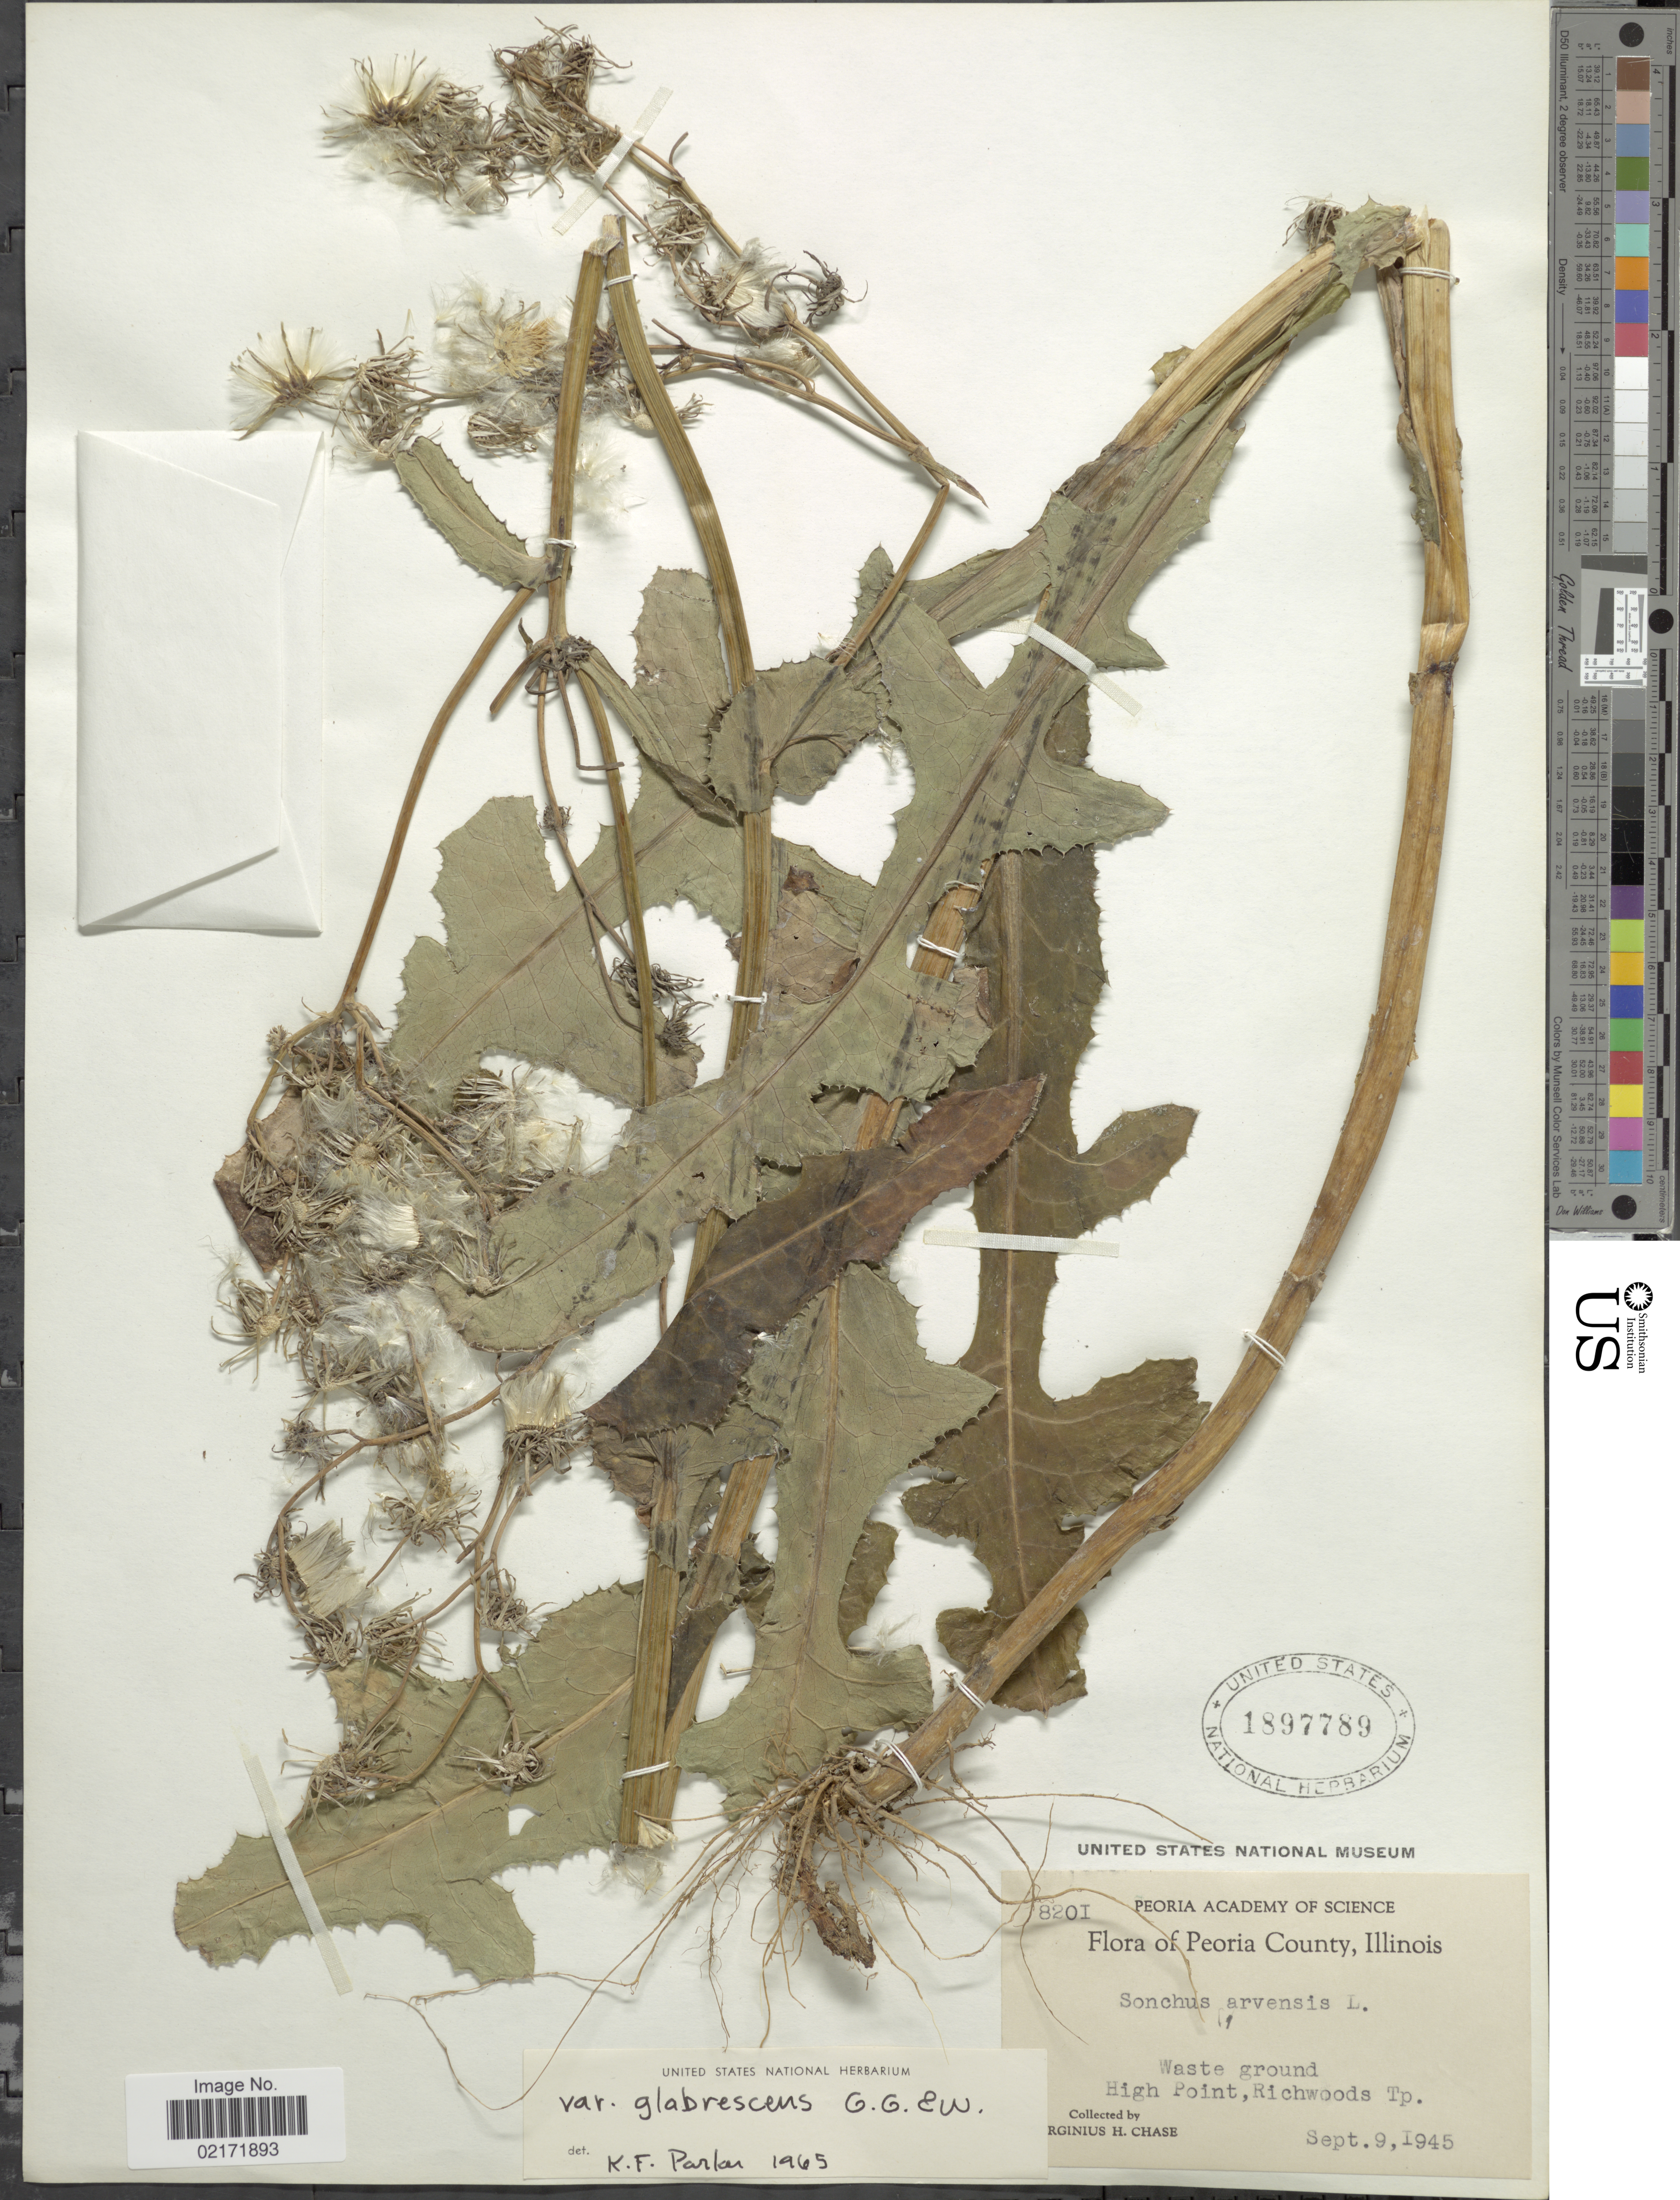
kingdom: Plantae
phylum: Tracheophyta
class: Magnoliopsida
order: Asterales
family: Asteraceae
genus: Sonchus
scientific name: Sonchus arvensis subsp. uliginosus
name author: (M. Bieb.) Nyman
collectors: V. H. Chase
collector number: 8201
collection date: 1945-09-09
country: United States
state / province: Illinois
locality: Waste ground, High Point, Richwoods Tp.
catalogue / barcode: US 1897789